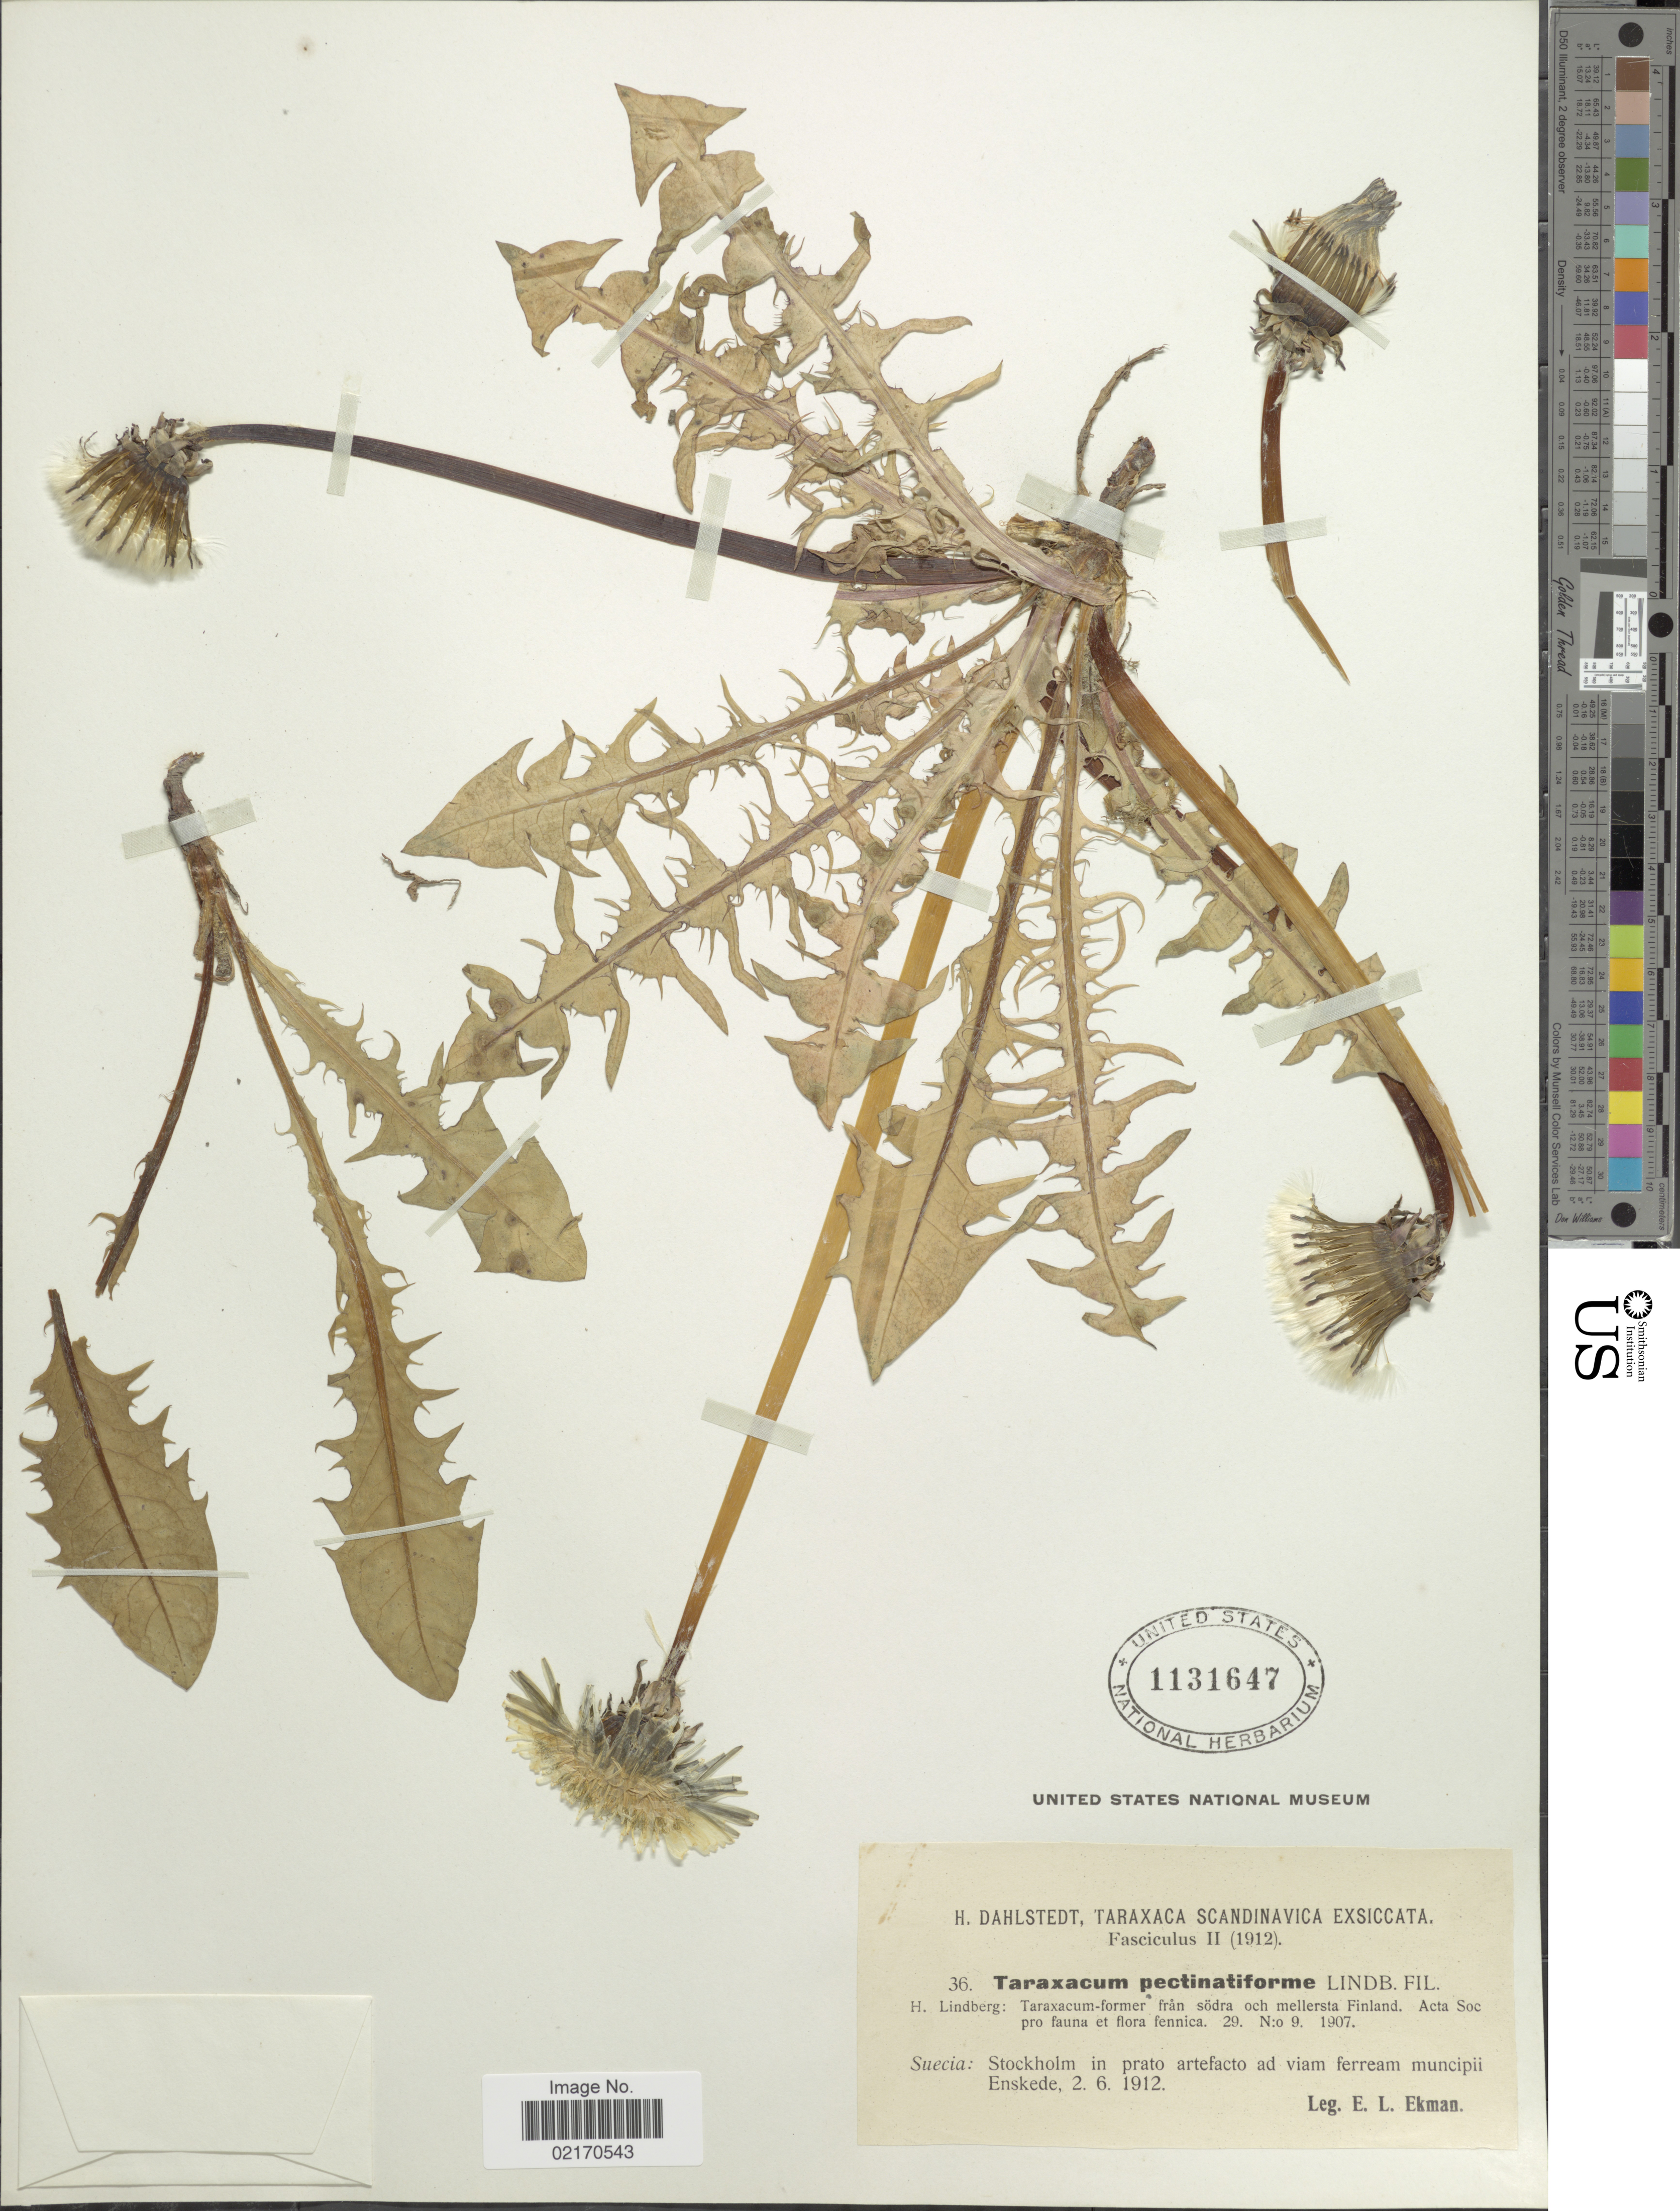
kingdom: Plantae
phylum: Tracheophyta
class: Magnoliopsida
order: Asterales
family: Asteraceae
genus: Taraxacum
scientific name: Taraxacum pectinatiforme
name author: H. Lindb.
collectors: E. L. Ekman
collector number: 36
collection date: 1912-06-02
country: Sweden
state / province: Stockholm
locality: Taraxaca Scandinavica, Stockholm in prato atefacto ad viam ferream municipii Enskede.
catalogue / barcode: US 1131647